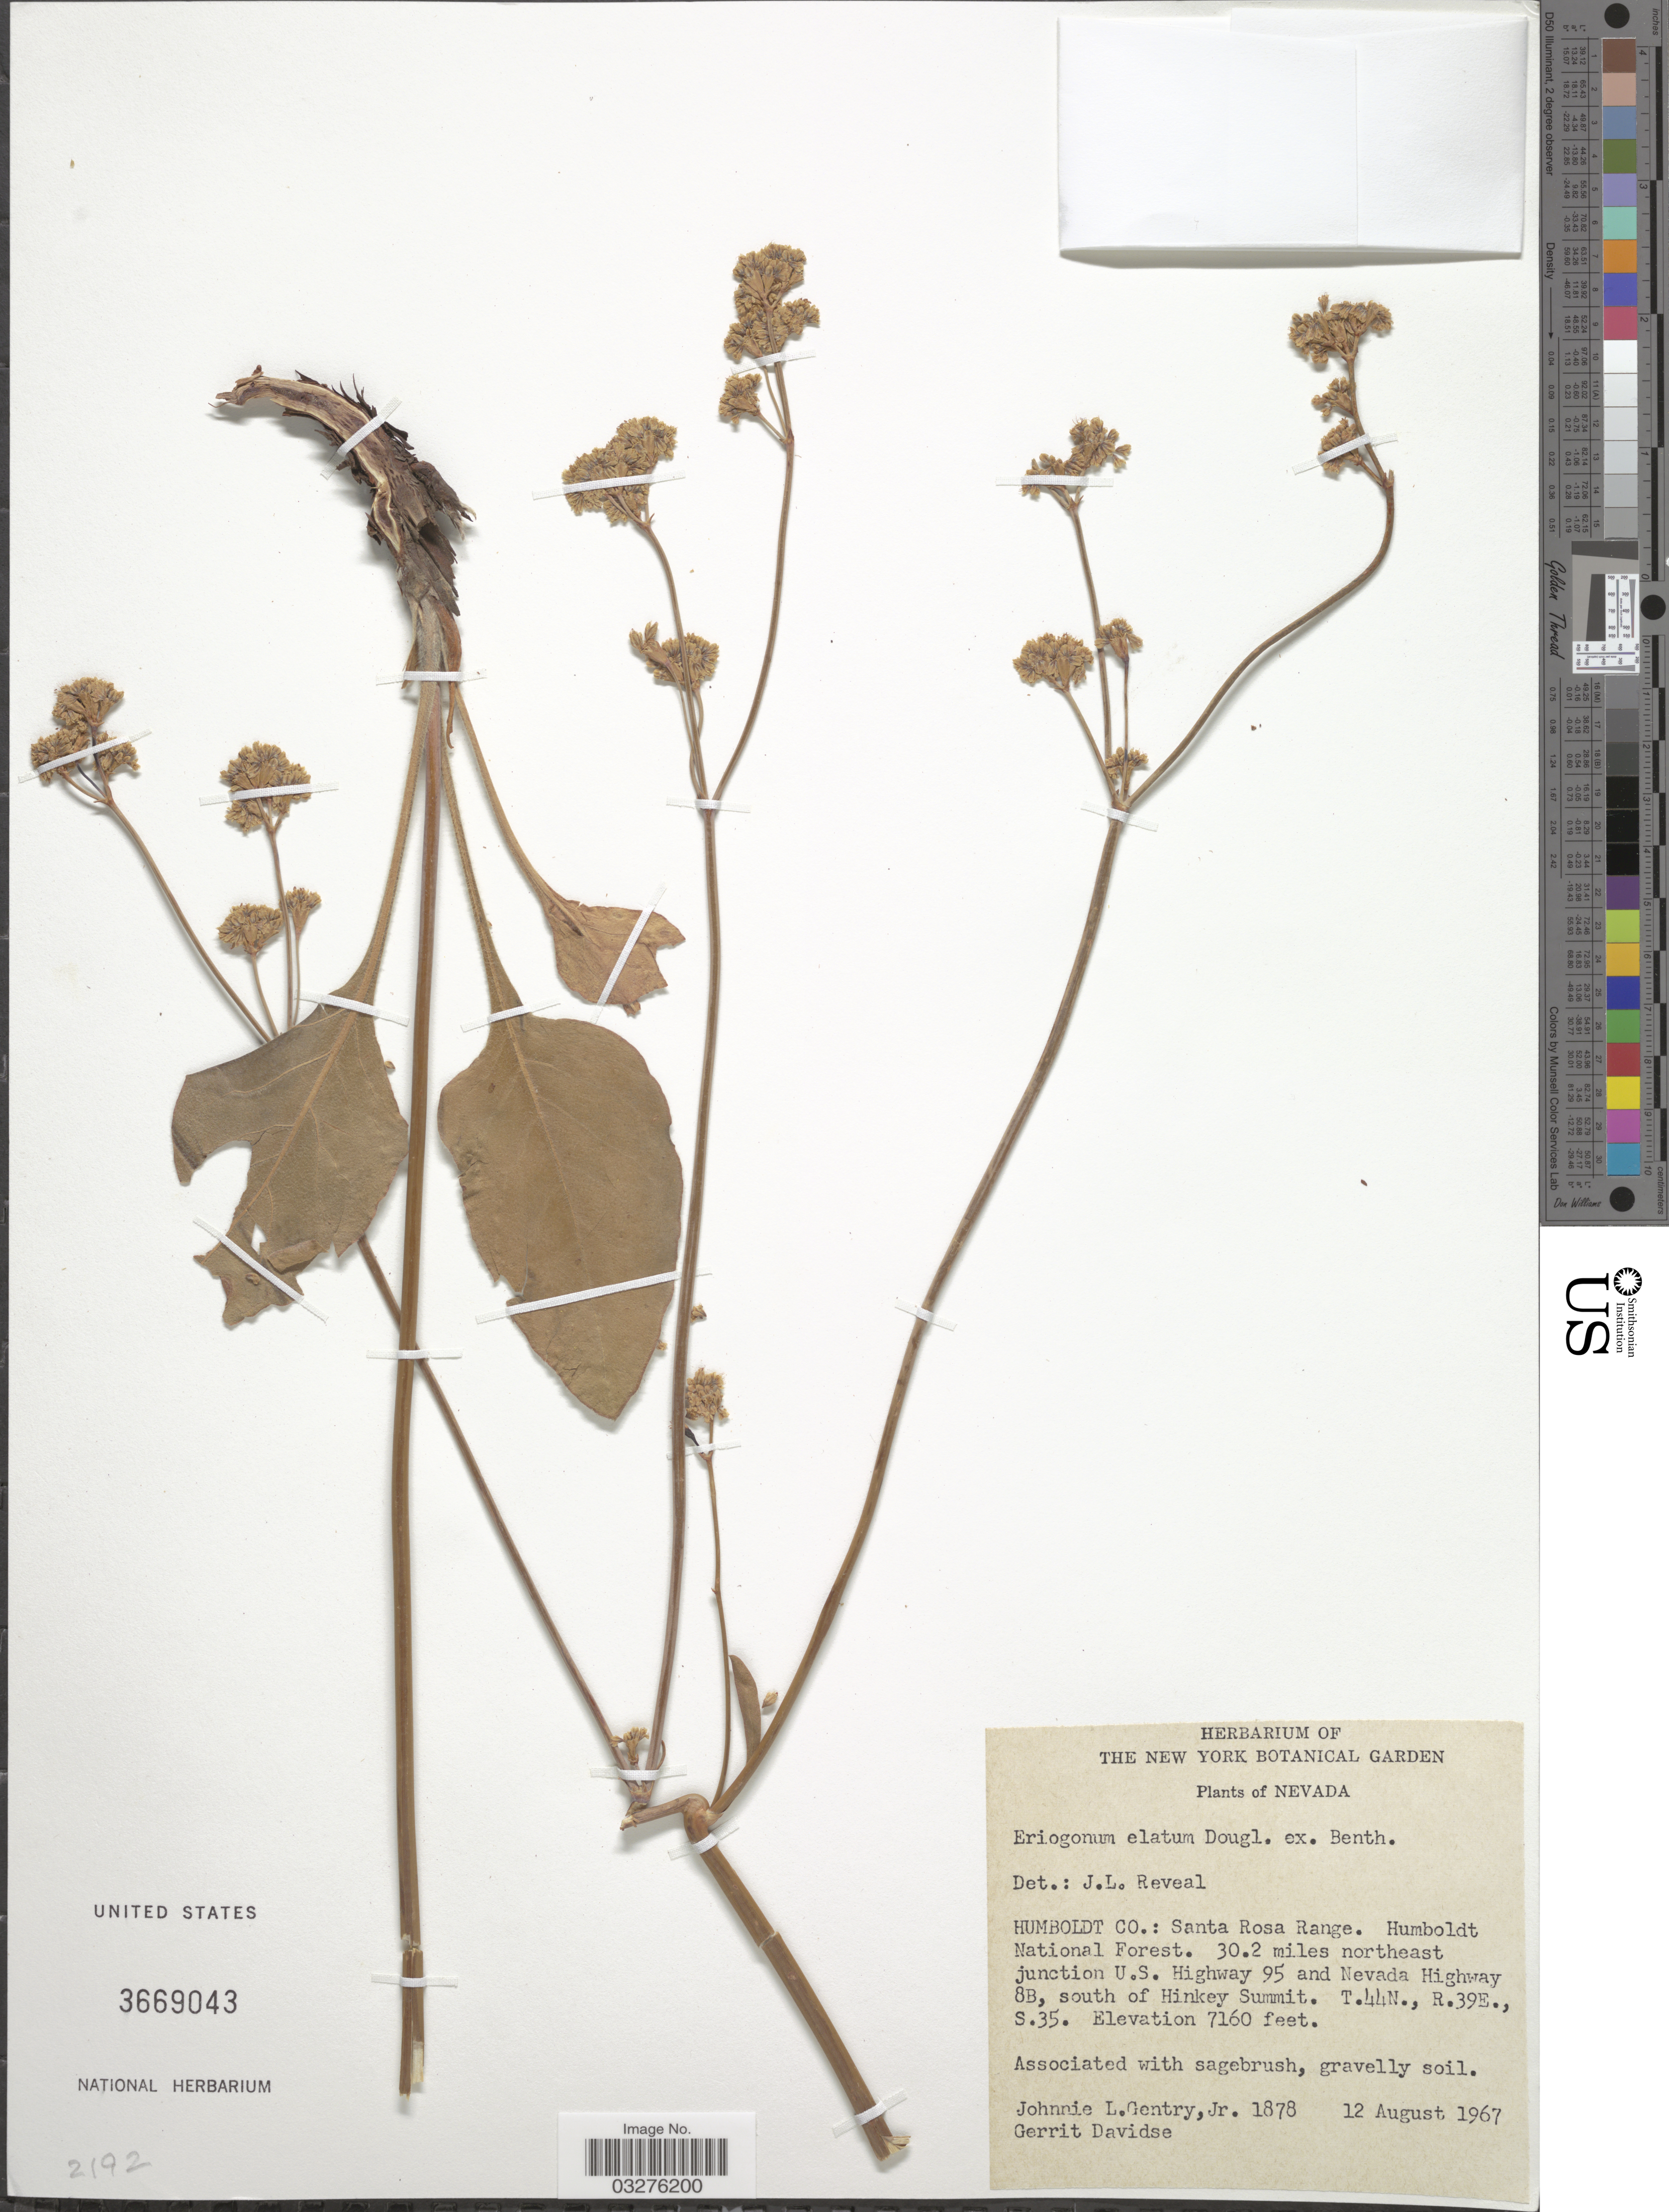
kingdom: Plantae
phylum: Tracheophyta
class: Magnoliopsida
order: Caryophyllales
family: Polygonaceae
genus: Eriogonum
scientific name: Eriogonum elatum var. elatum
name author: Douglas ex Benth.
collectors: J. L. Gentry & G. Davidse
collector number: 1878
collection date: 1967-08-12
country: United States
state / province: Nevada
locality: Humboldt Co.: Santa Rosa Range. Humboldt National Forest. 30.2 miles northeast junction U.S. Highway 95 and Nevada Highway 8B, south of Hinkey Summit. T.44N., R.39E., S.35.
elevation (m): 2182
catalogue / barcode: US 3669043